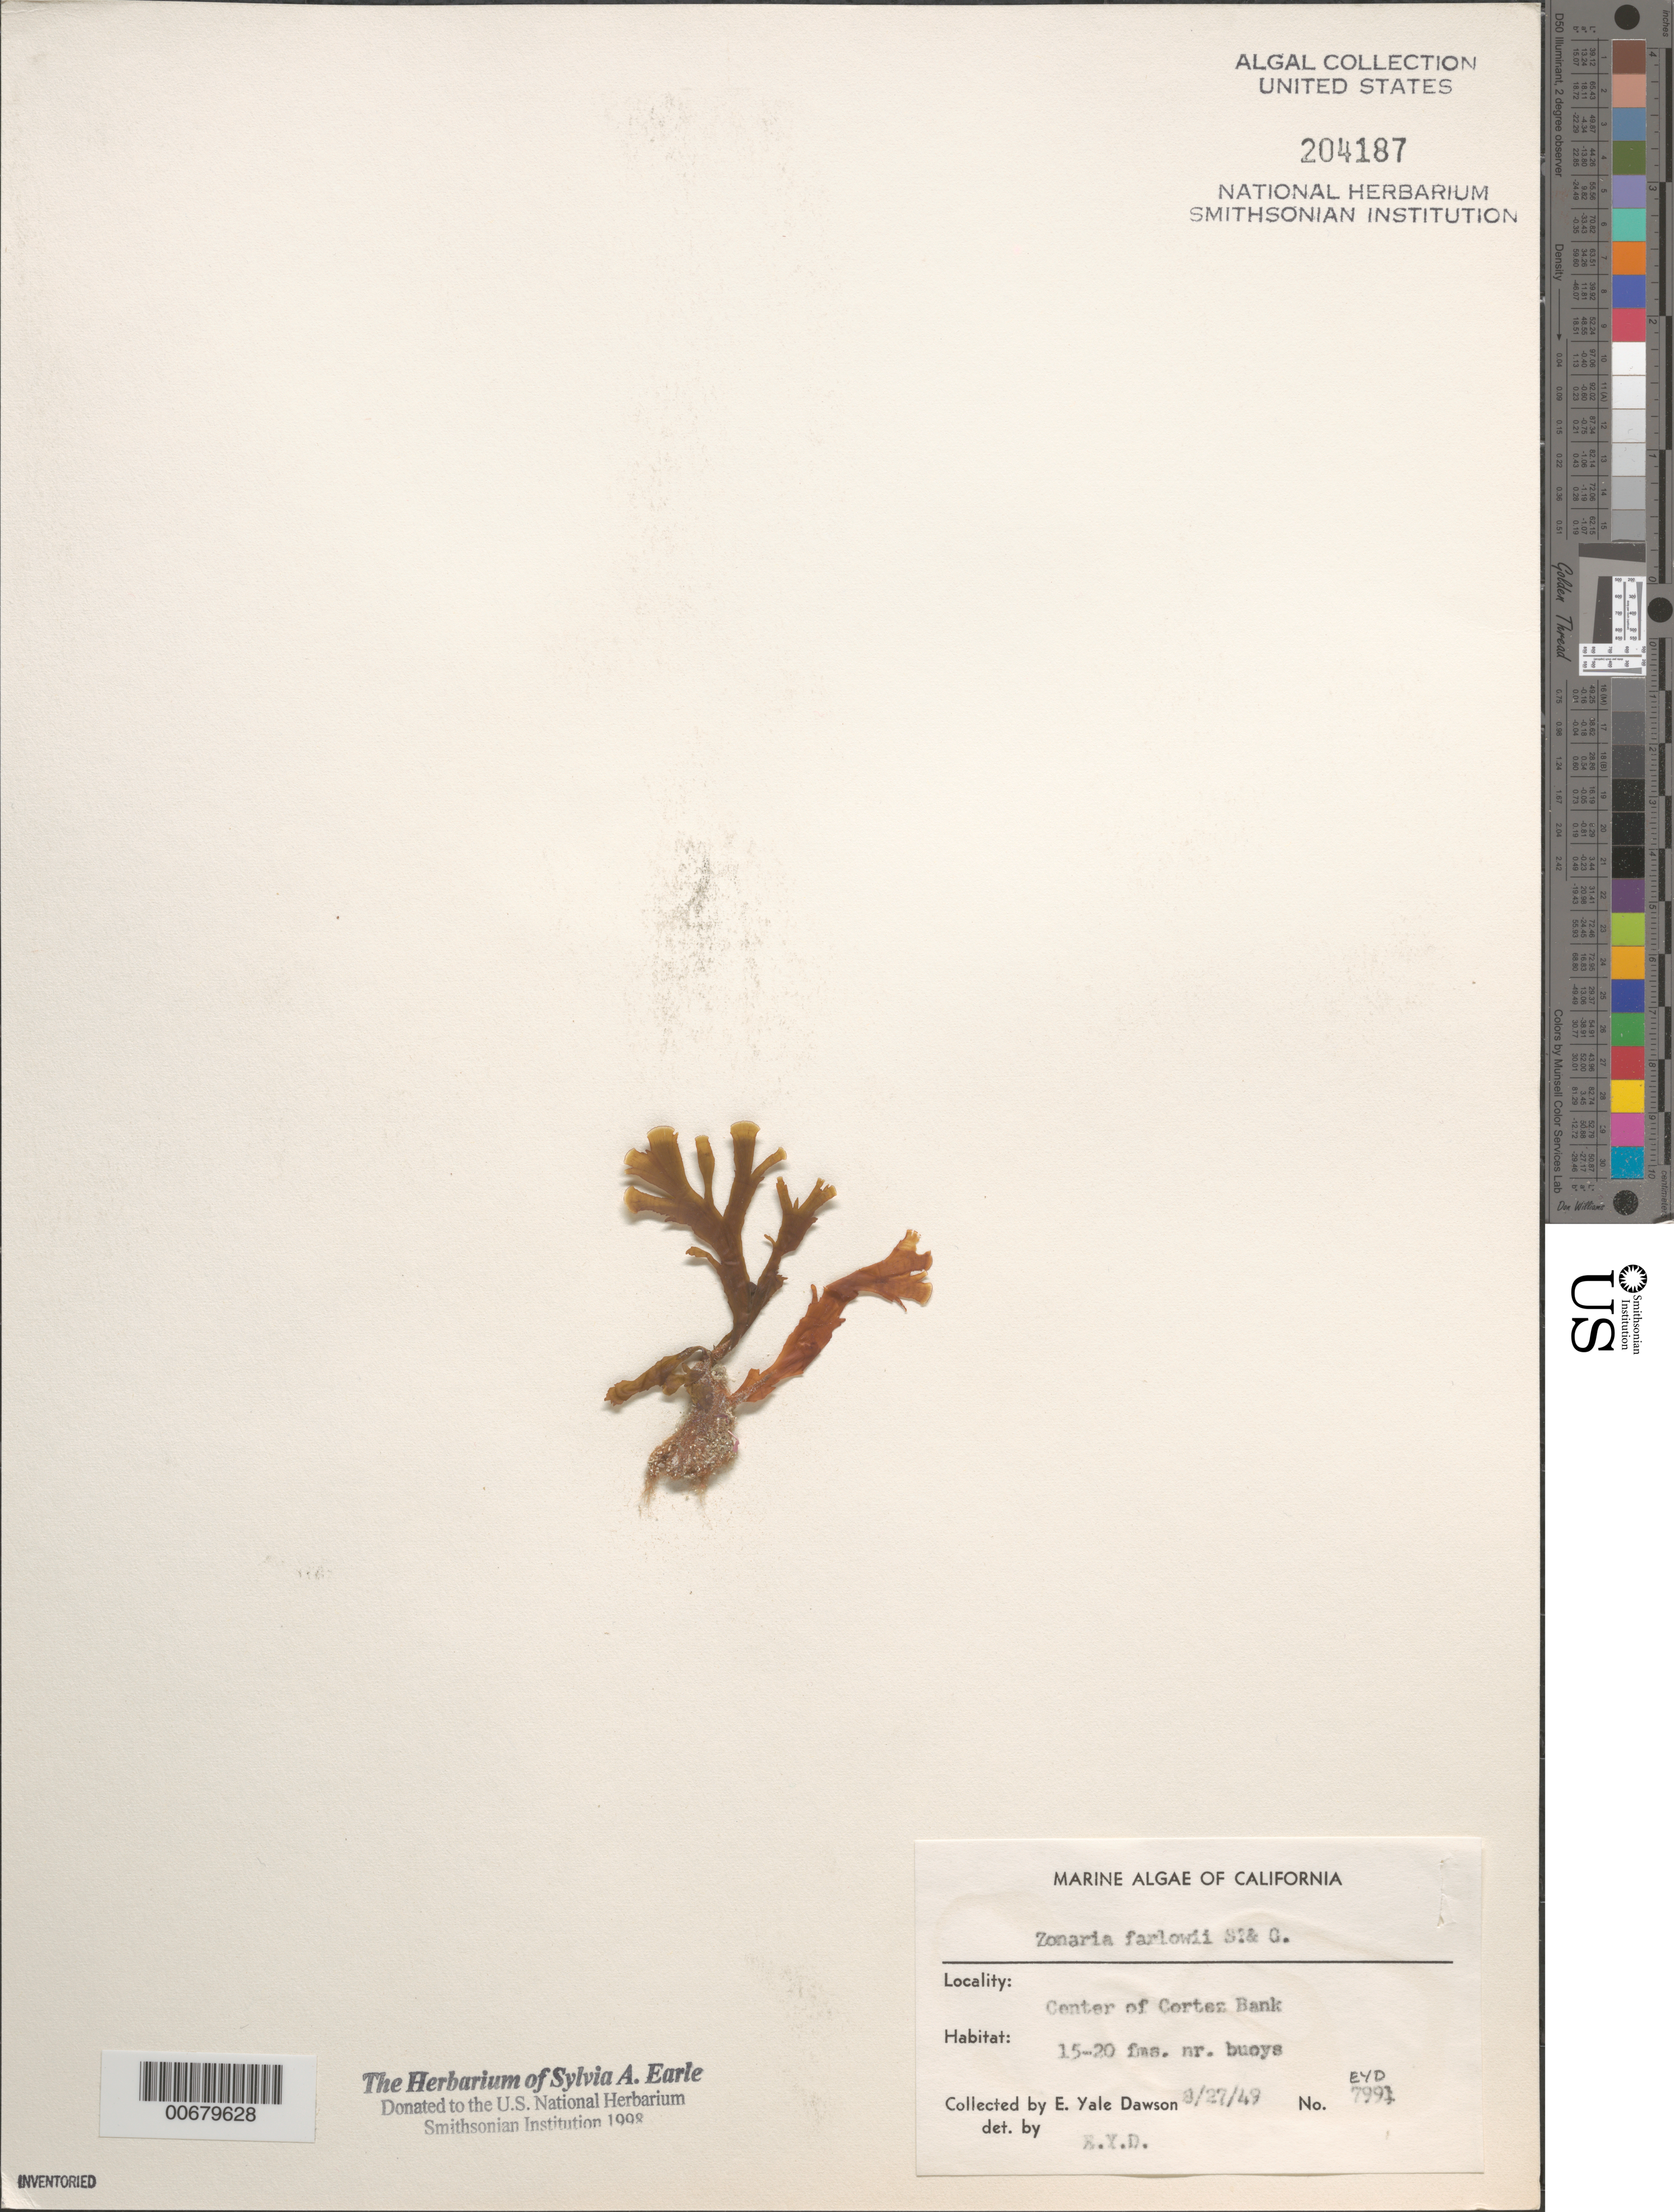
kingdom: Chromista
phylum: Ochrophyta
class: Phaeophyceae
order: Dictyotales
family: Dictyotaceae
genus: Zonaria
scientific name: Zonaria farlowii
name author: Setch. & N.L. Gardner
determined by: Dawson, E. Y.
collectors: E. Y. Dawson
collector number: EYD 7991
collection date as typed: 27 Aug 1949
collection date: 1949-08-27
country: United States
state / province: California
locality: Center of Cortes Bank (Cortez Bank)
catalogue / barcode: US 204187